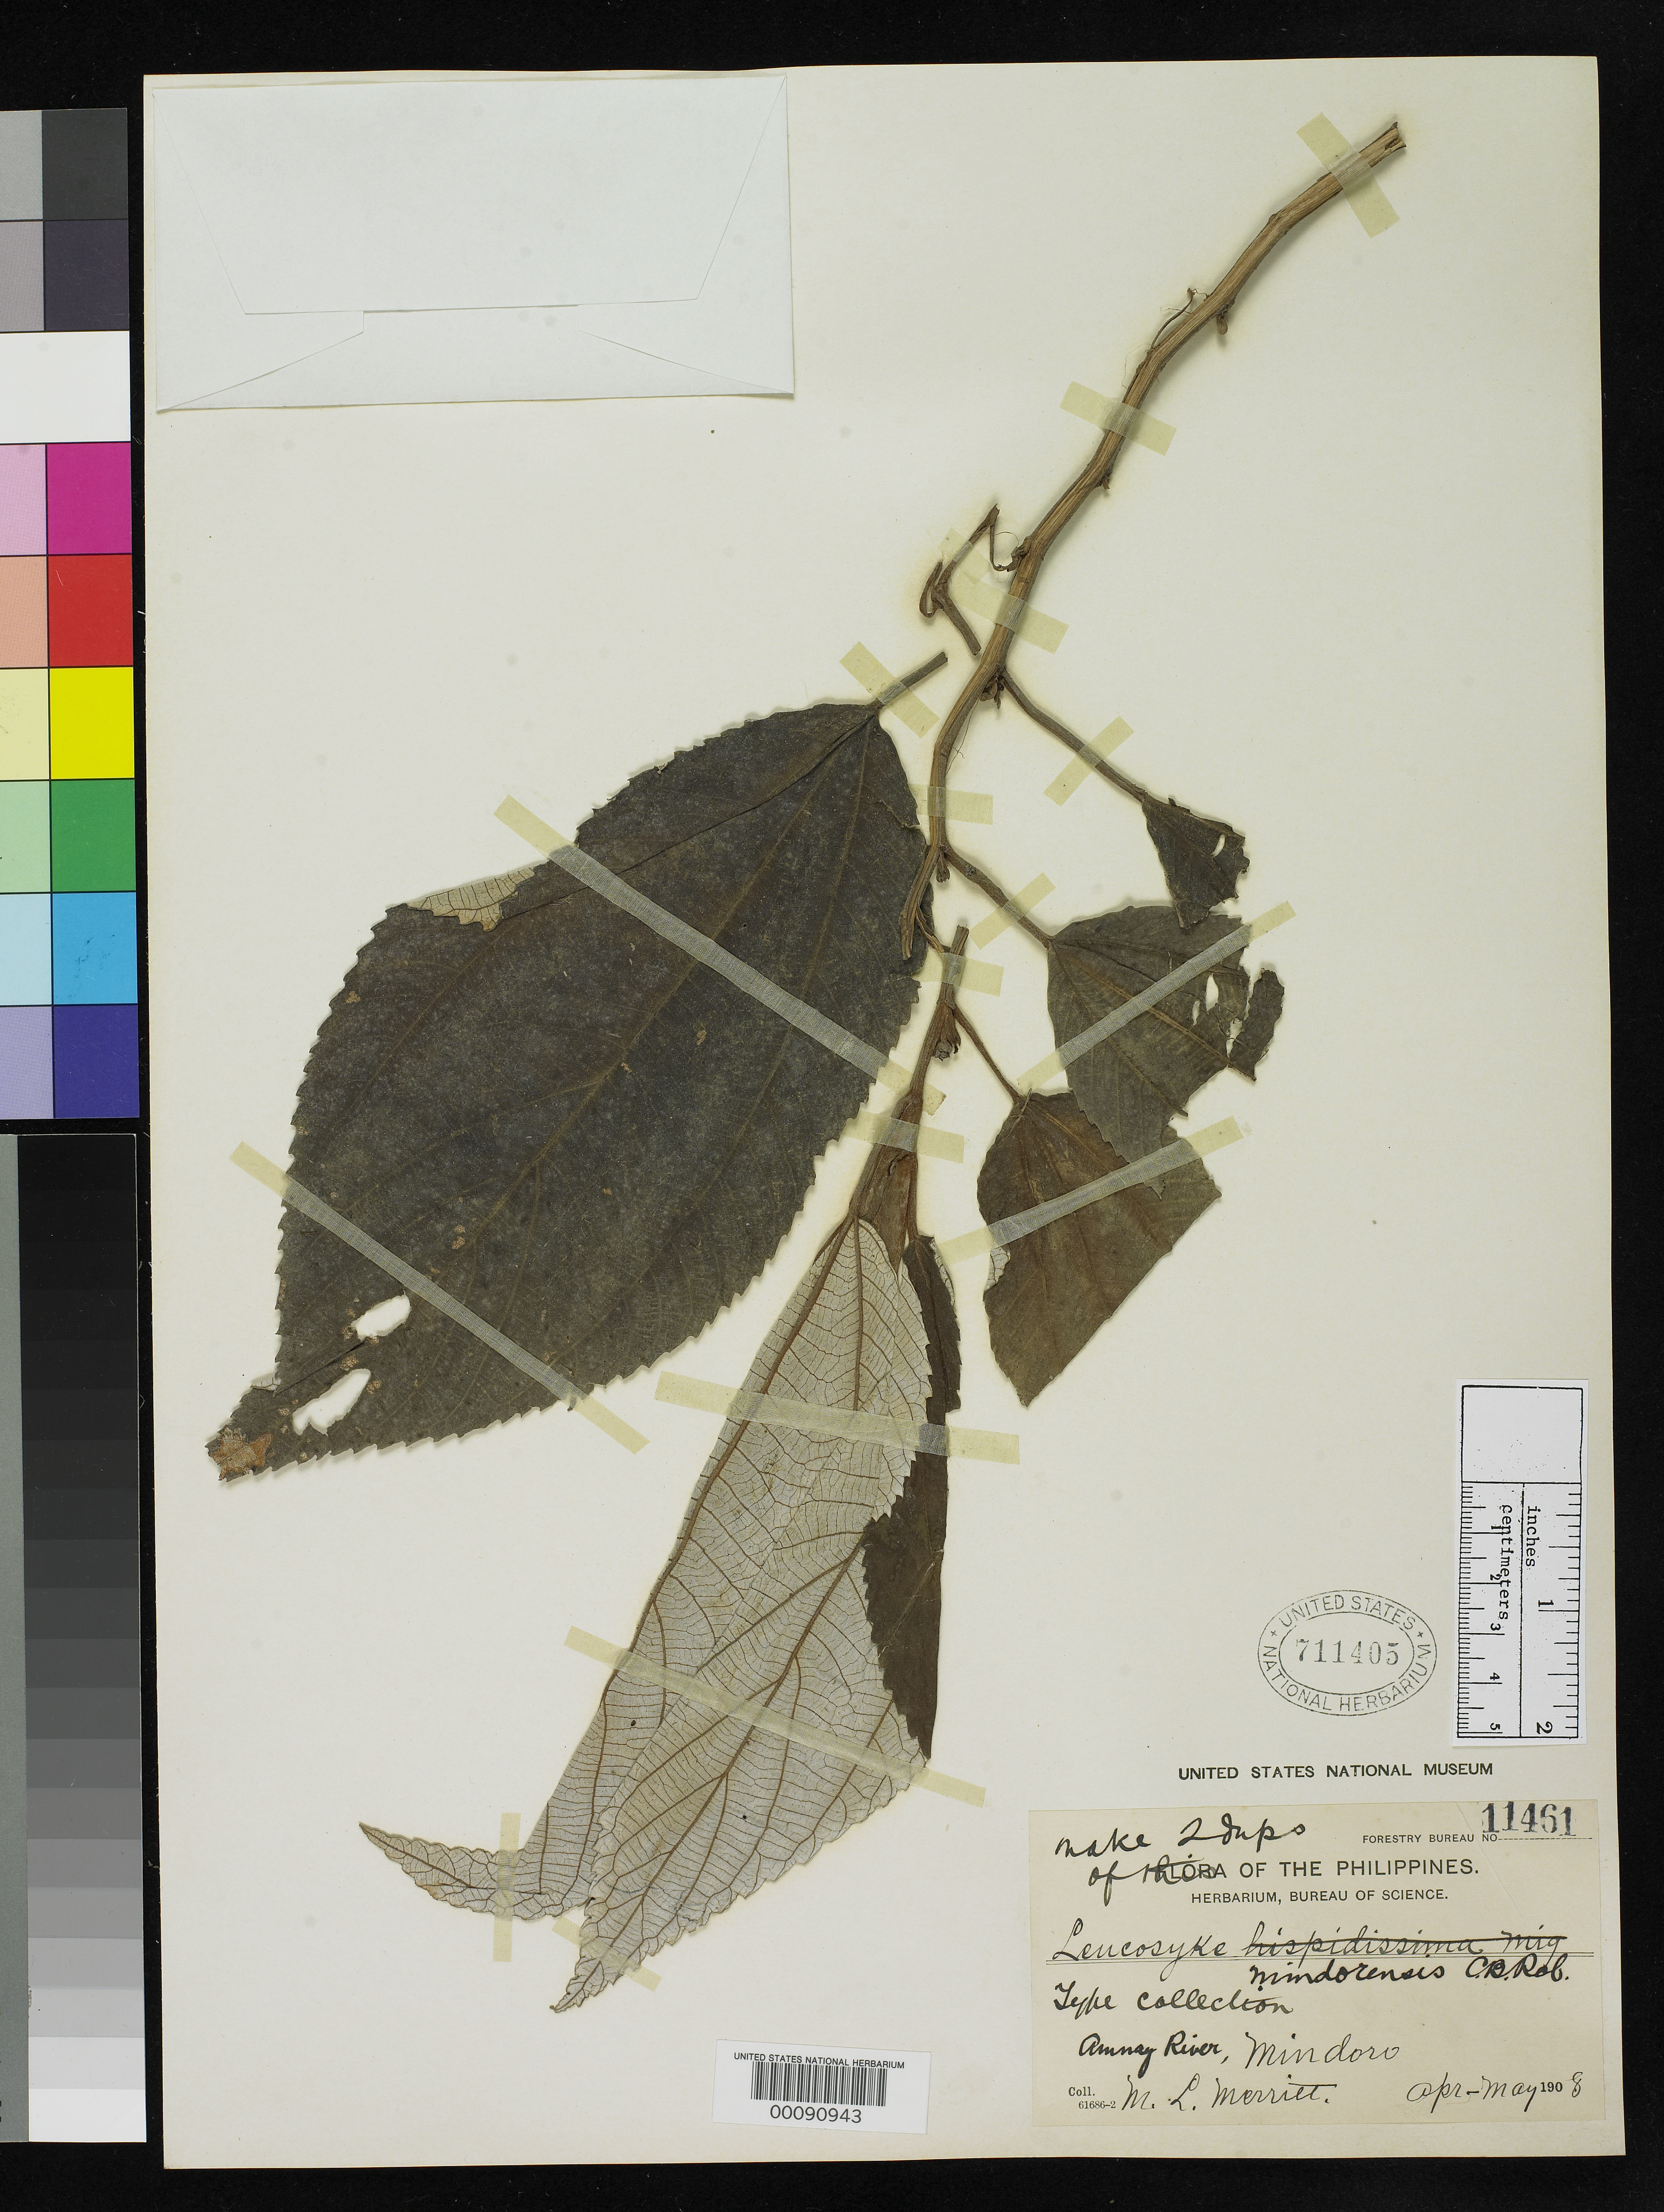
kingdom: Plantae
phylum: Tracheophyta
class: Magnoliopsida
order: Rosales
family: Urticaceae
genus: Leucosyke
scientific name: Leucosyke mindorensis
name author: C.B. Rob.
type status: Isotype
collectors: M. L. Merritt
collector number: Bur. Sci. 11461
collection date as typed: Apr 1908 to -- May 1908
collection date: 1908-04/1908-05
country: Philippines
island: Mindoro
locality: Amnay River.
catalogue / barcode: US 711405